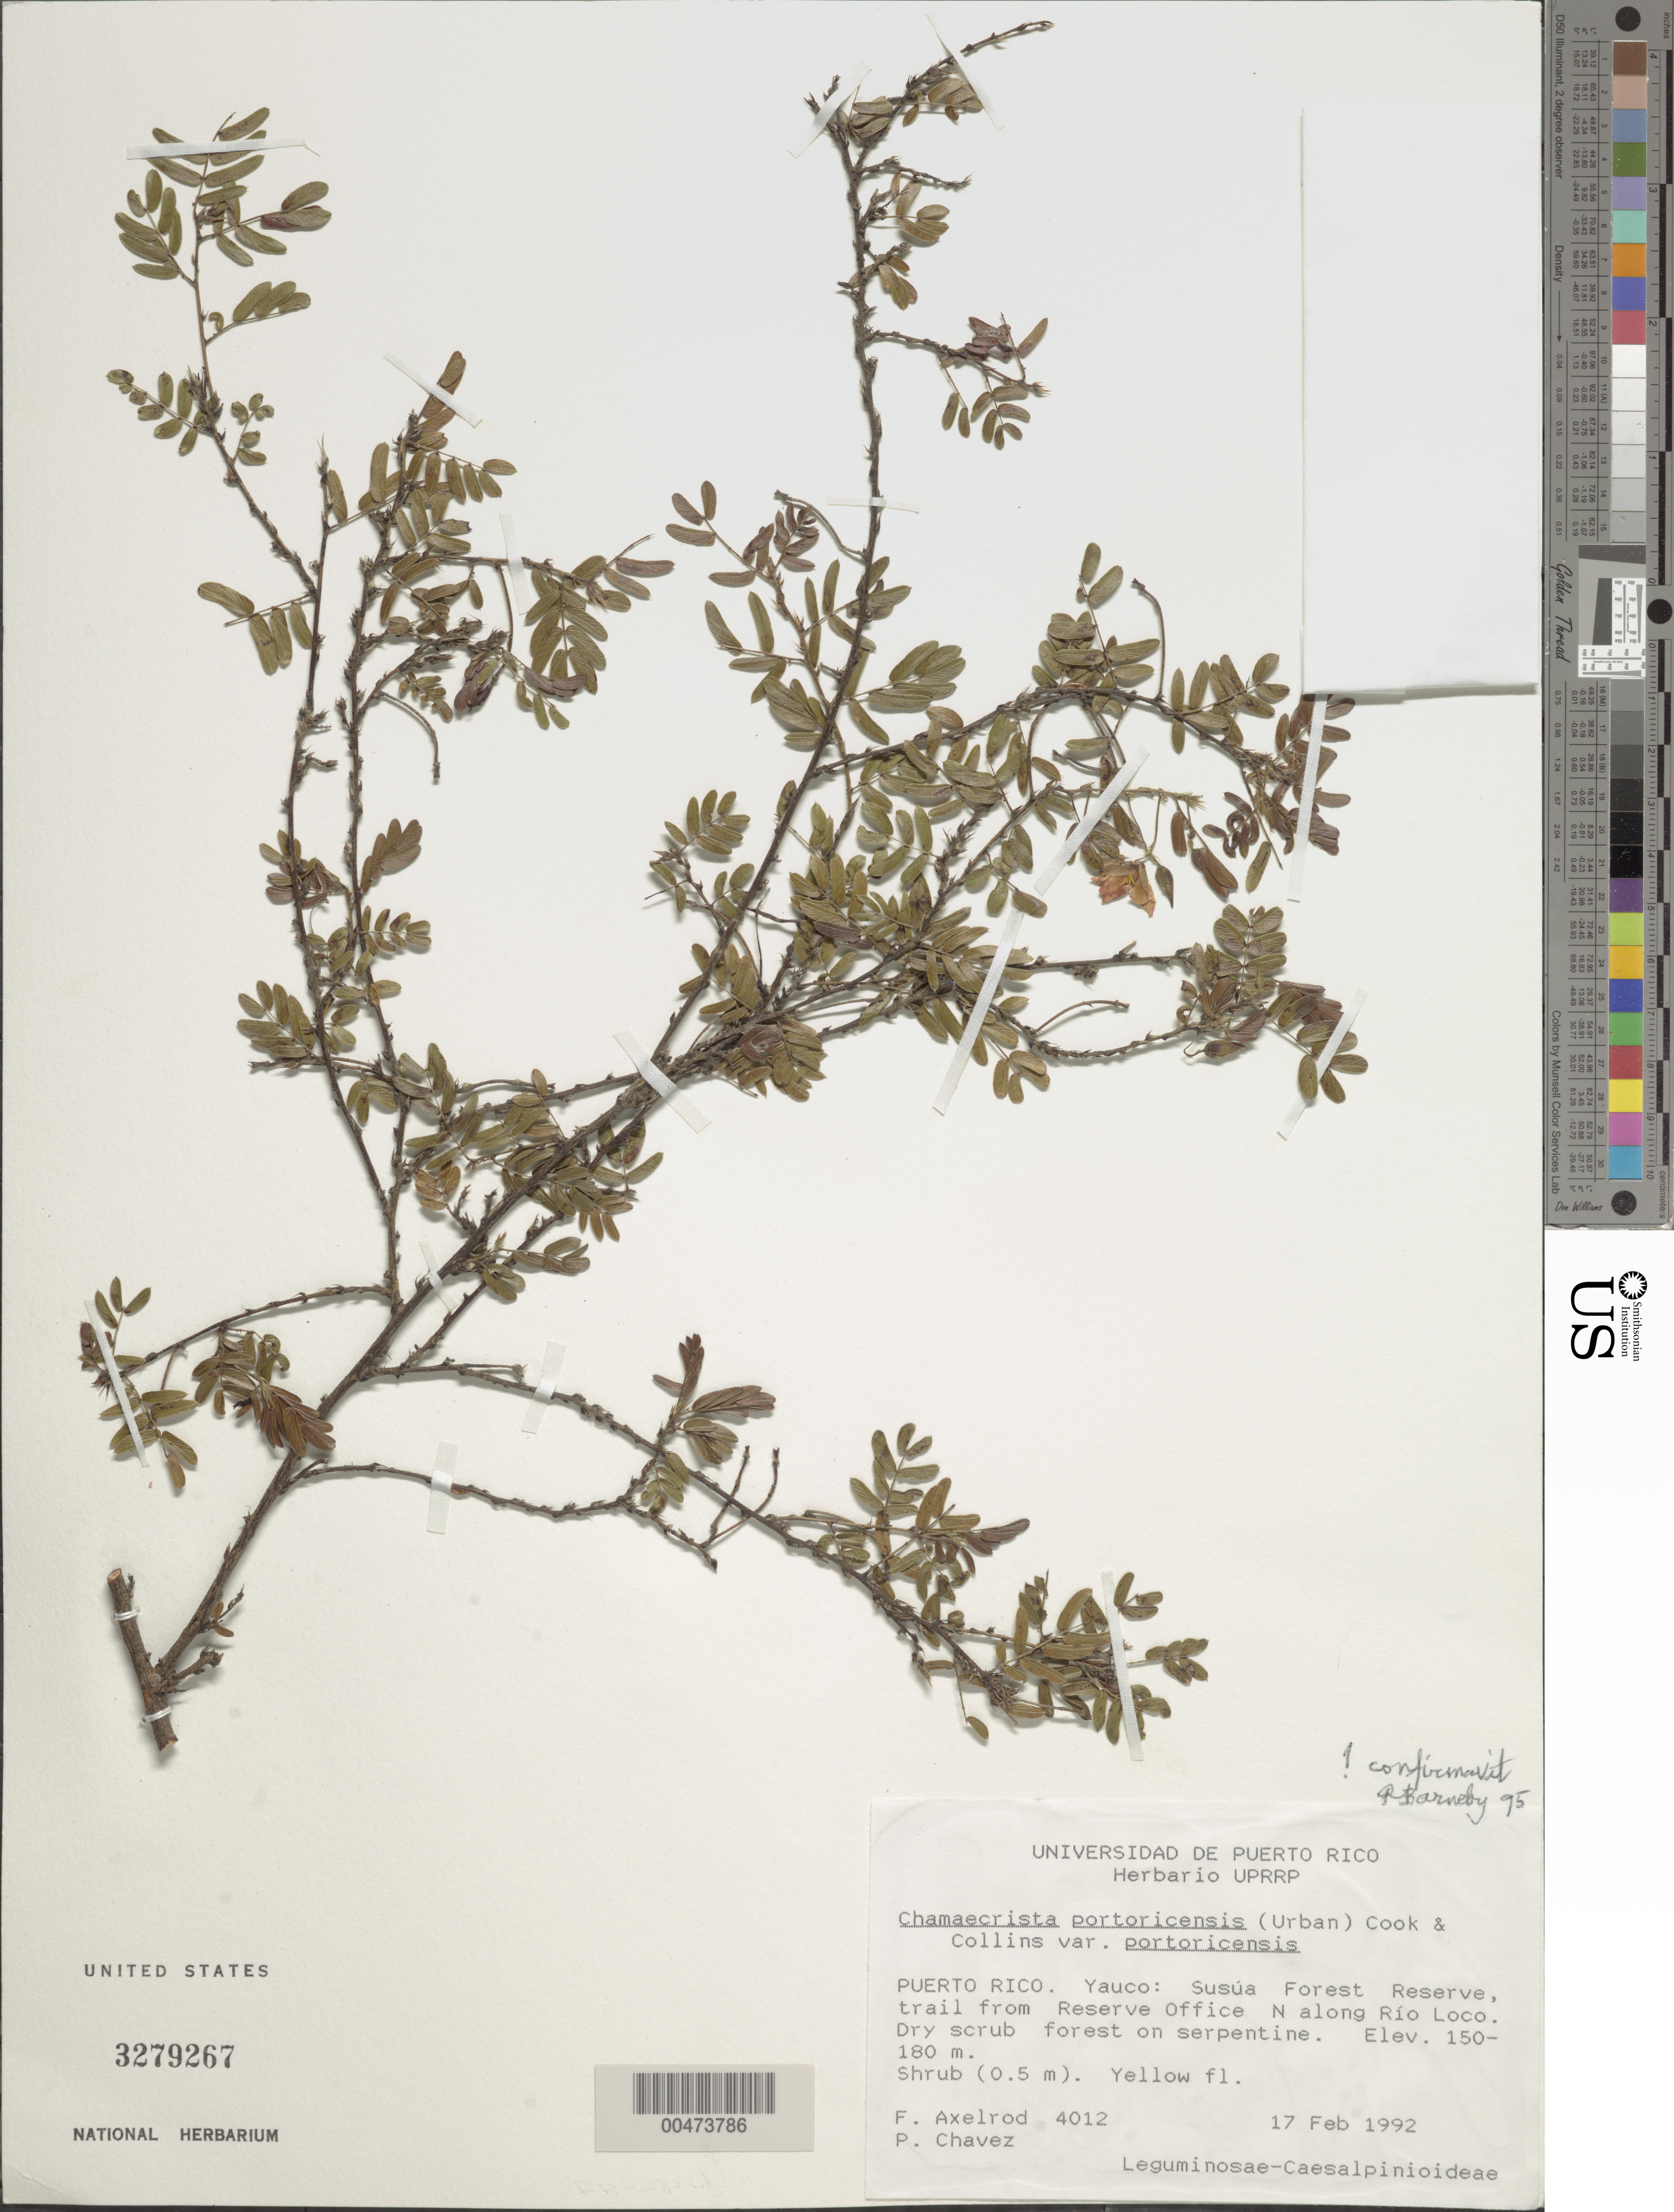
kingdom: Plantae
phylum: Tracheophyta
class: Magnoliopsida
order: Fabales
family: Fabaceae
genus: Chamaecrista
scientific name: Chamaecrista portoricensis var. portoricensis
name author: (Urb.) O.F. Cook & G. N. Collins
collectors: F. S. Axelrod & P. Chavez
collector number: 4012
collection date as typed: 17 Feb 1992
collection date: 1992-02-17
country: Puerto Rico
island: Greater Antilles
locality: Yauco, susua forest reserve, along rio loco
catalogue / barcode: US 3279267